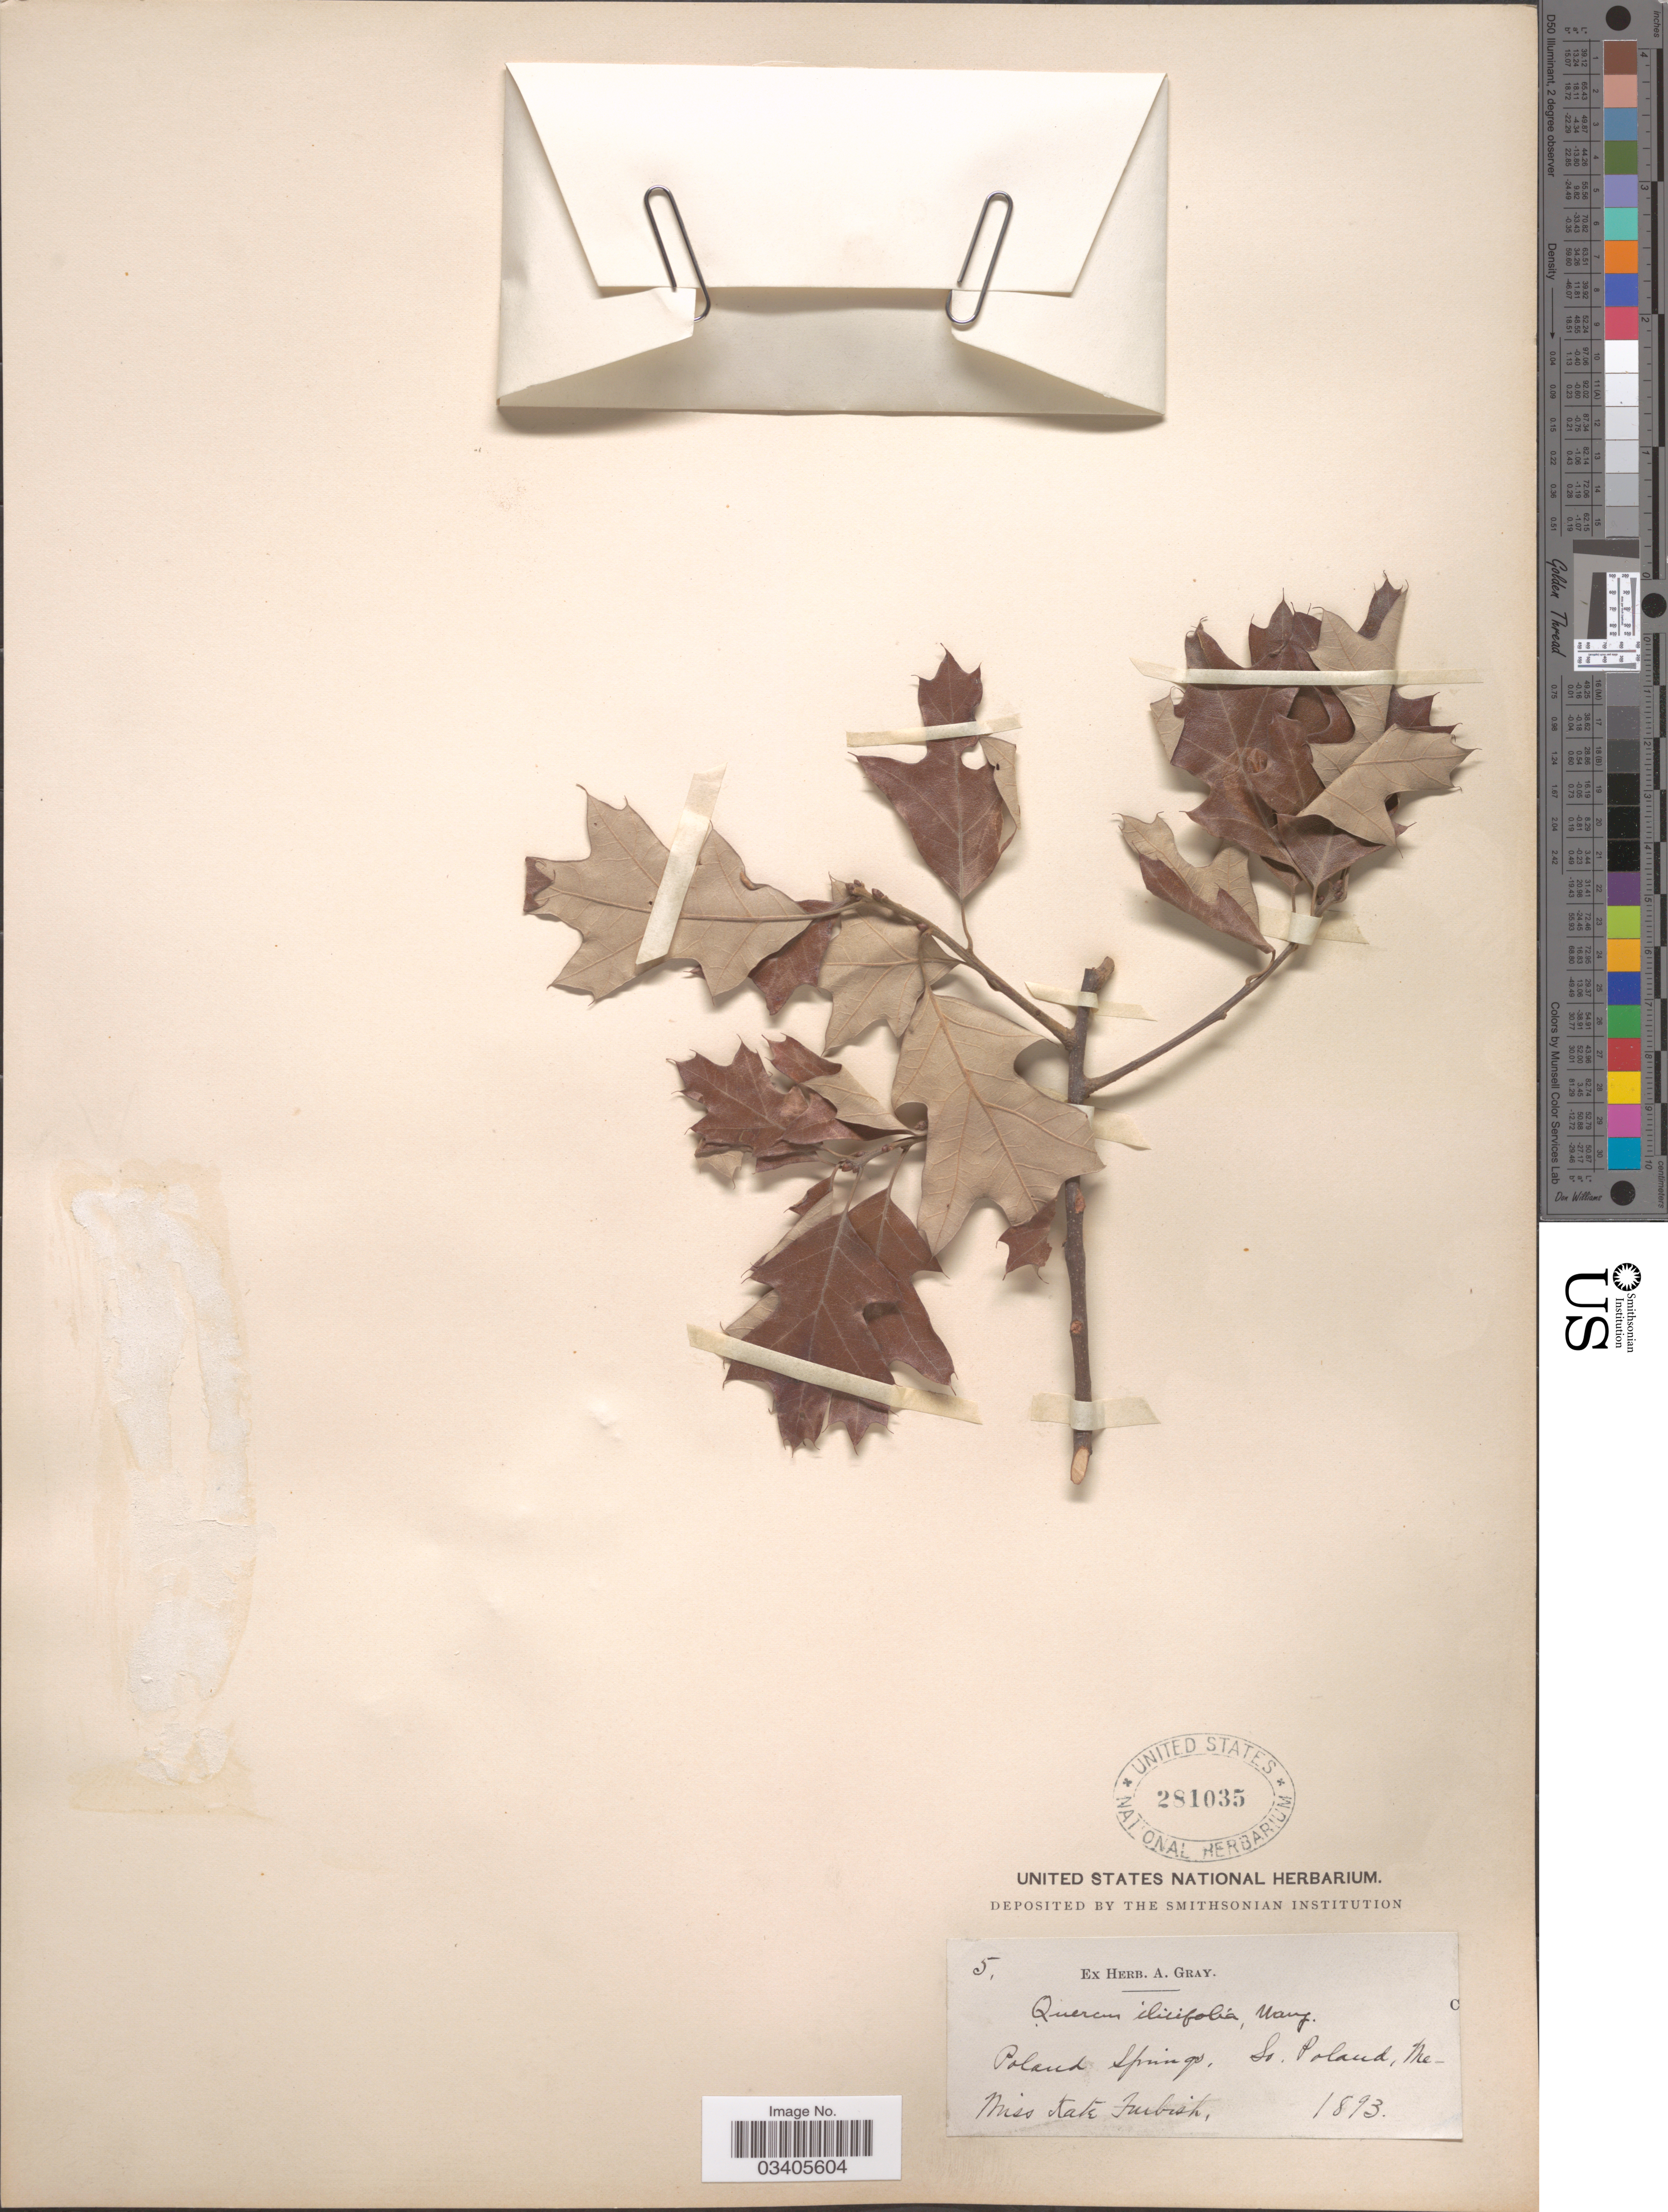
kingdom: Plantae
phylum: Tracheophyta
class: Magnoliopsida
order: Fagales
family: Fagaceae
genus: Quercus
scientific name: Quercus ilicifolia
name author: Wangenh.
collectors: K. Furbish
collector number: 5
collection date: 1893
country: United States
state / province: Maine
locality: Poland Springs, SO. Poland.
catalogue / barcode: US 281035